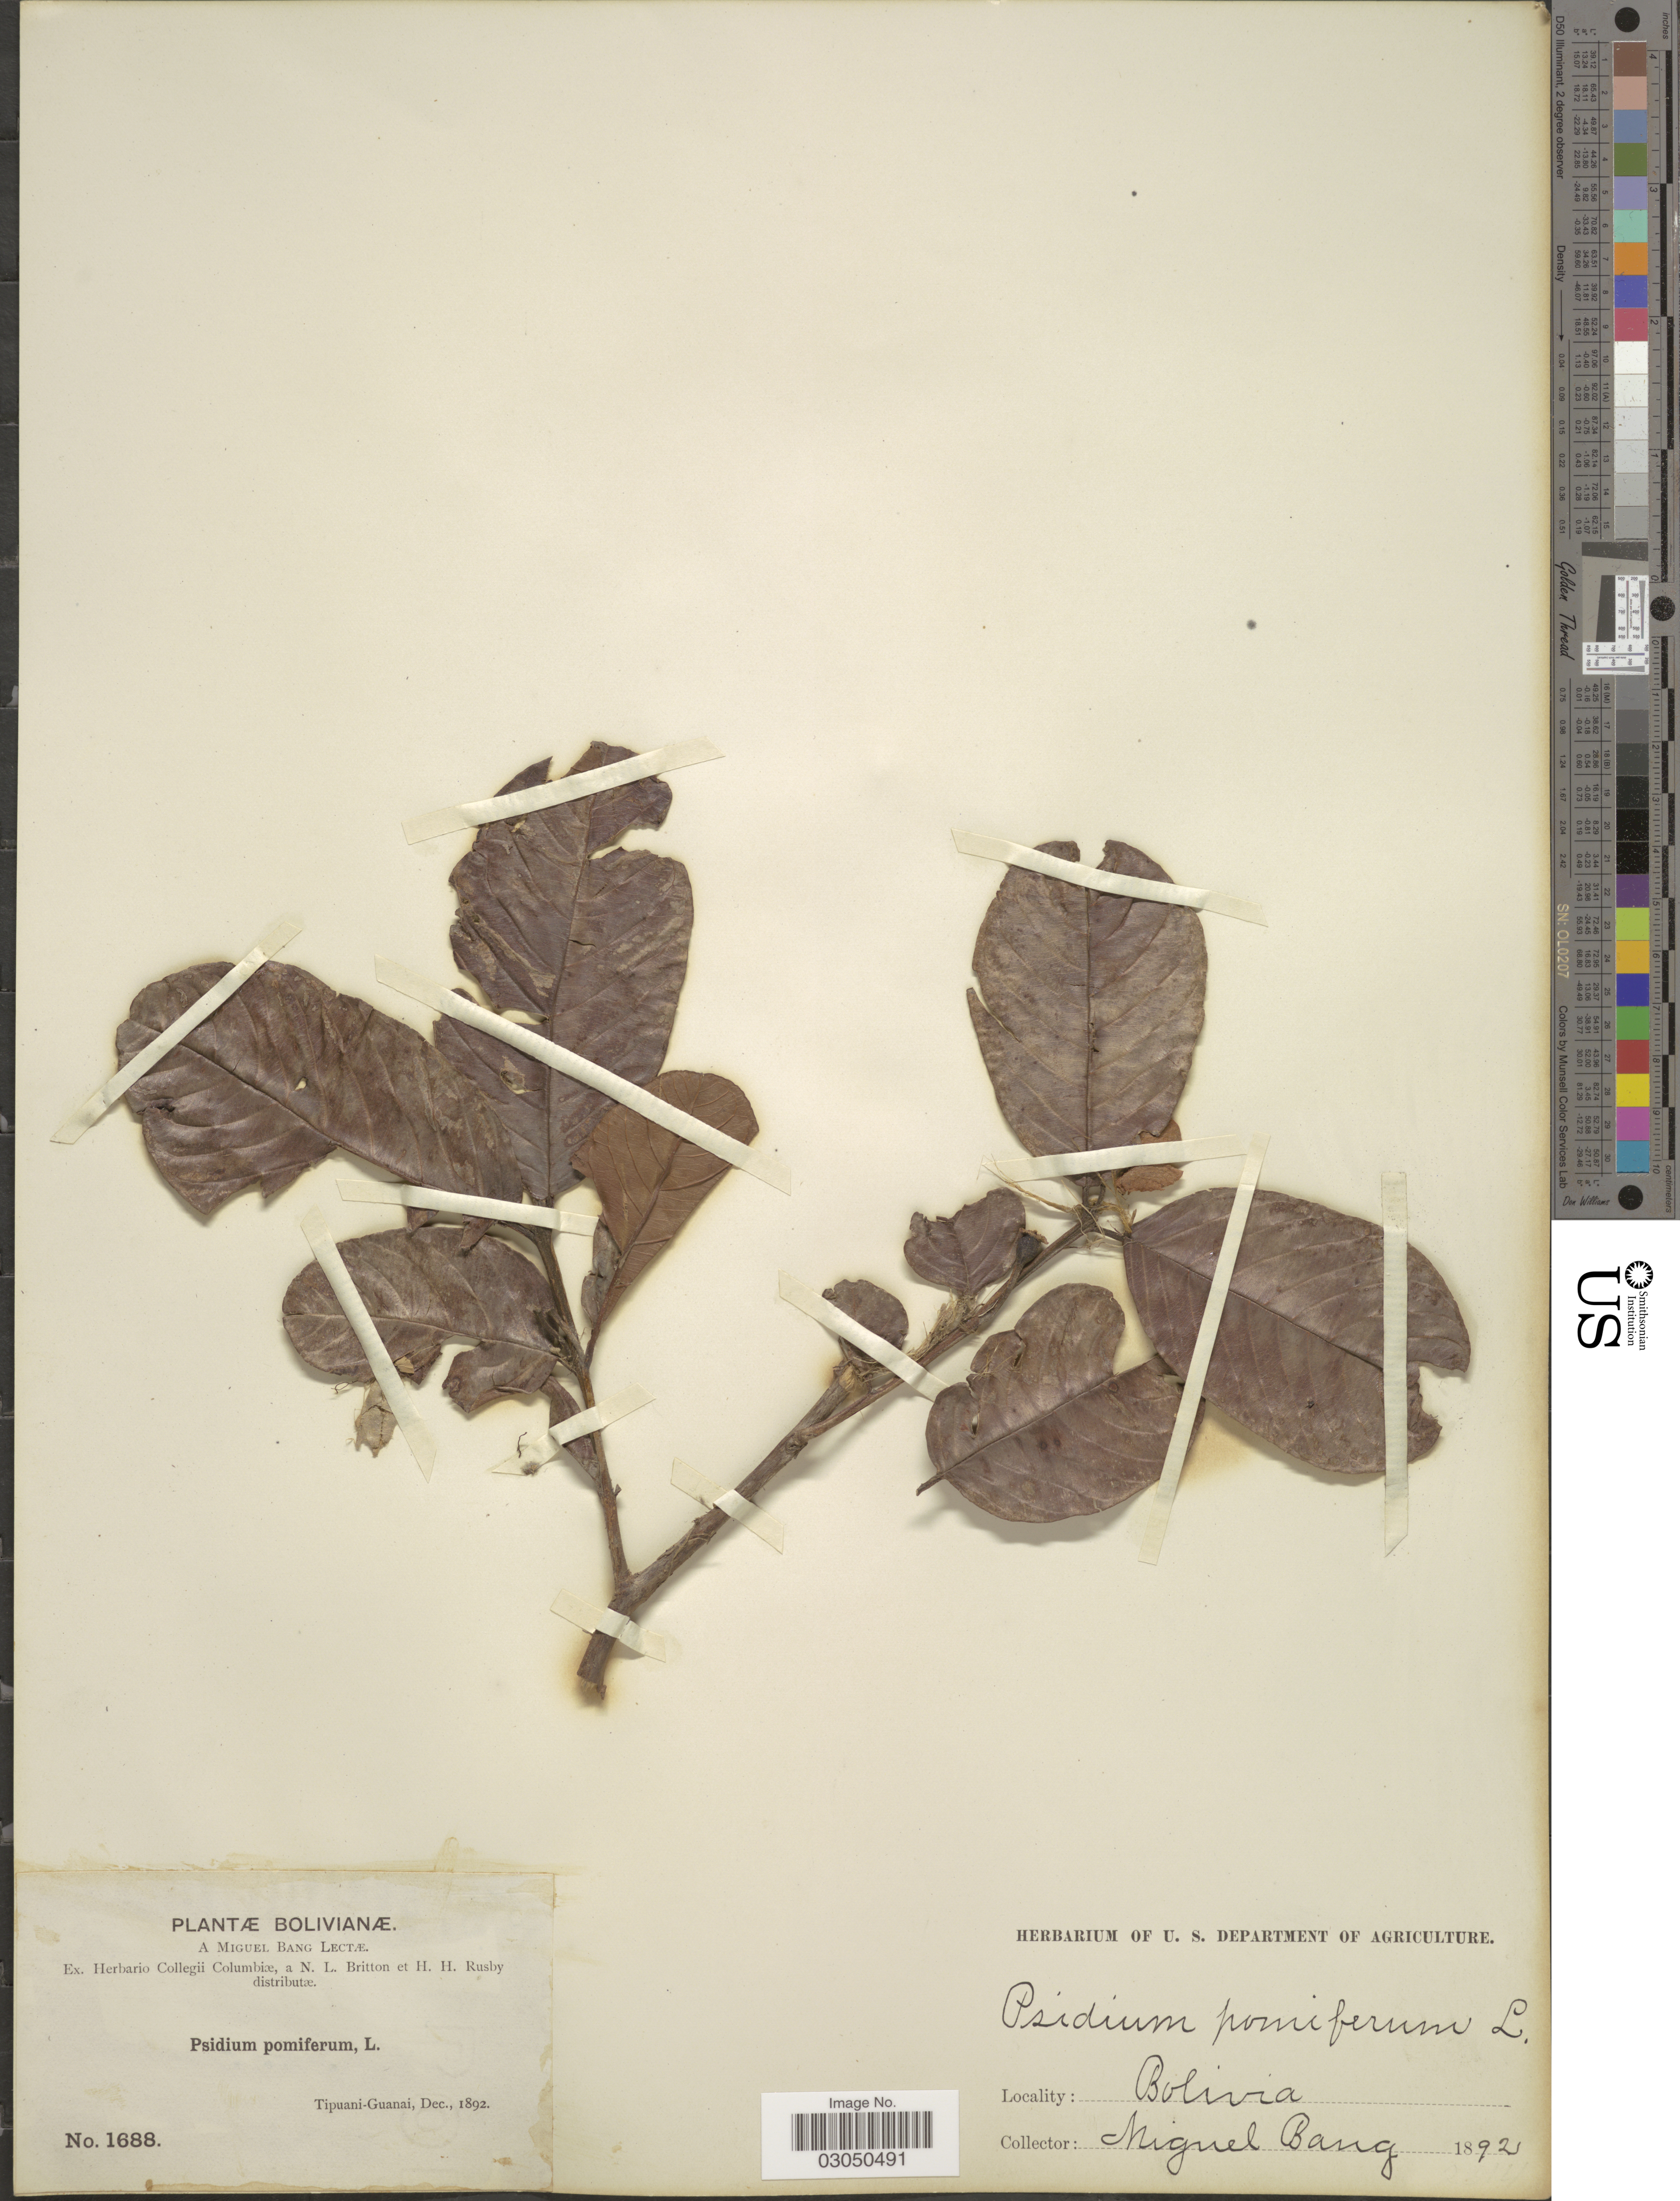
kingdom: Plantae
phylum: Tracheophyta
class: Magnoliopsida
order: Myrtales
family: Myrtaceae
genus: Psidium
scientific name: Psidium guajava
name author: L.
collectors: M. Bang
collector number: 1688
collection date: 1892-12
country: Bolivia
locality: Tipuani-Guanai.